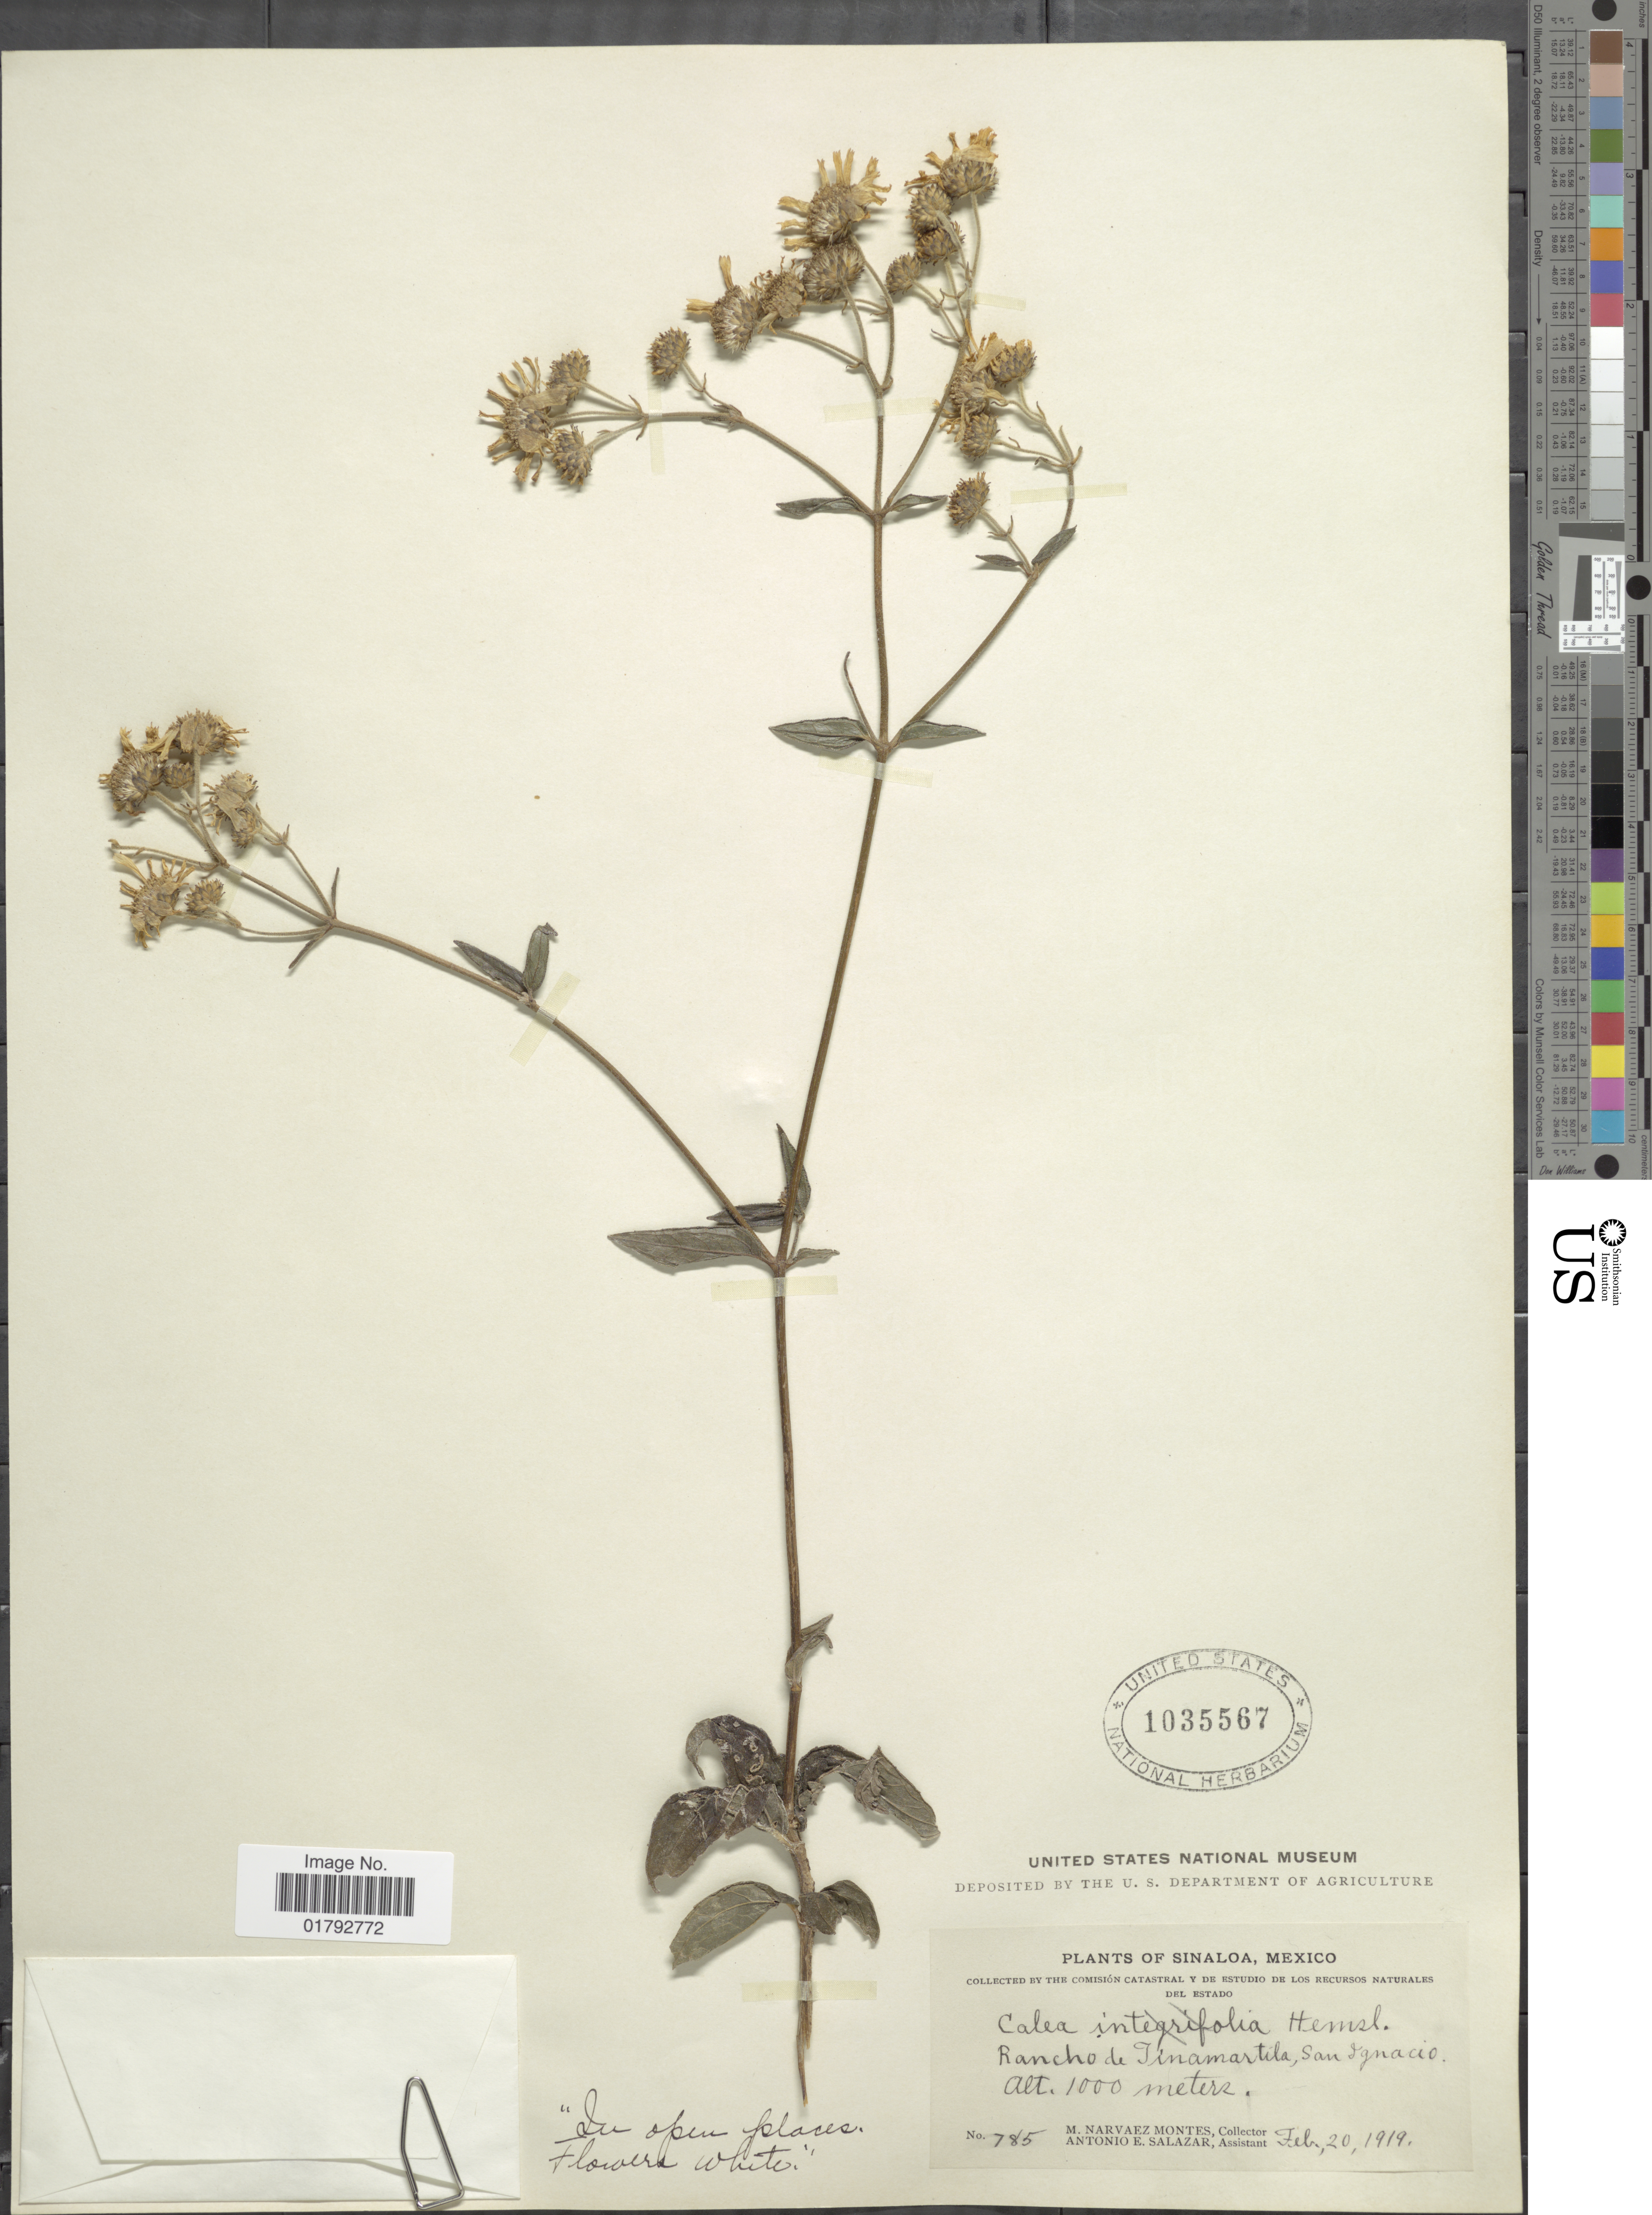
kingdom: Plantae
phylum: Tracheophyta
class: Magnoliopsida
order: Asterales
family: Asteraceae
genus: Alloispermum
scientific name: Alloispermum scabrifolium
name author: (Hook.) H. Rob.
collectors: M. Narvaez M. & A. E. Salazar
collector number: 785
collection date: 1919-02-20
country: Mexico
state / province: Sinaloa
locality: Rancho de Tinamartila, San Ignacio.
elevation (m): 1000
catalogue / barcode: US 1035567